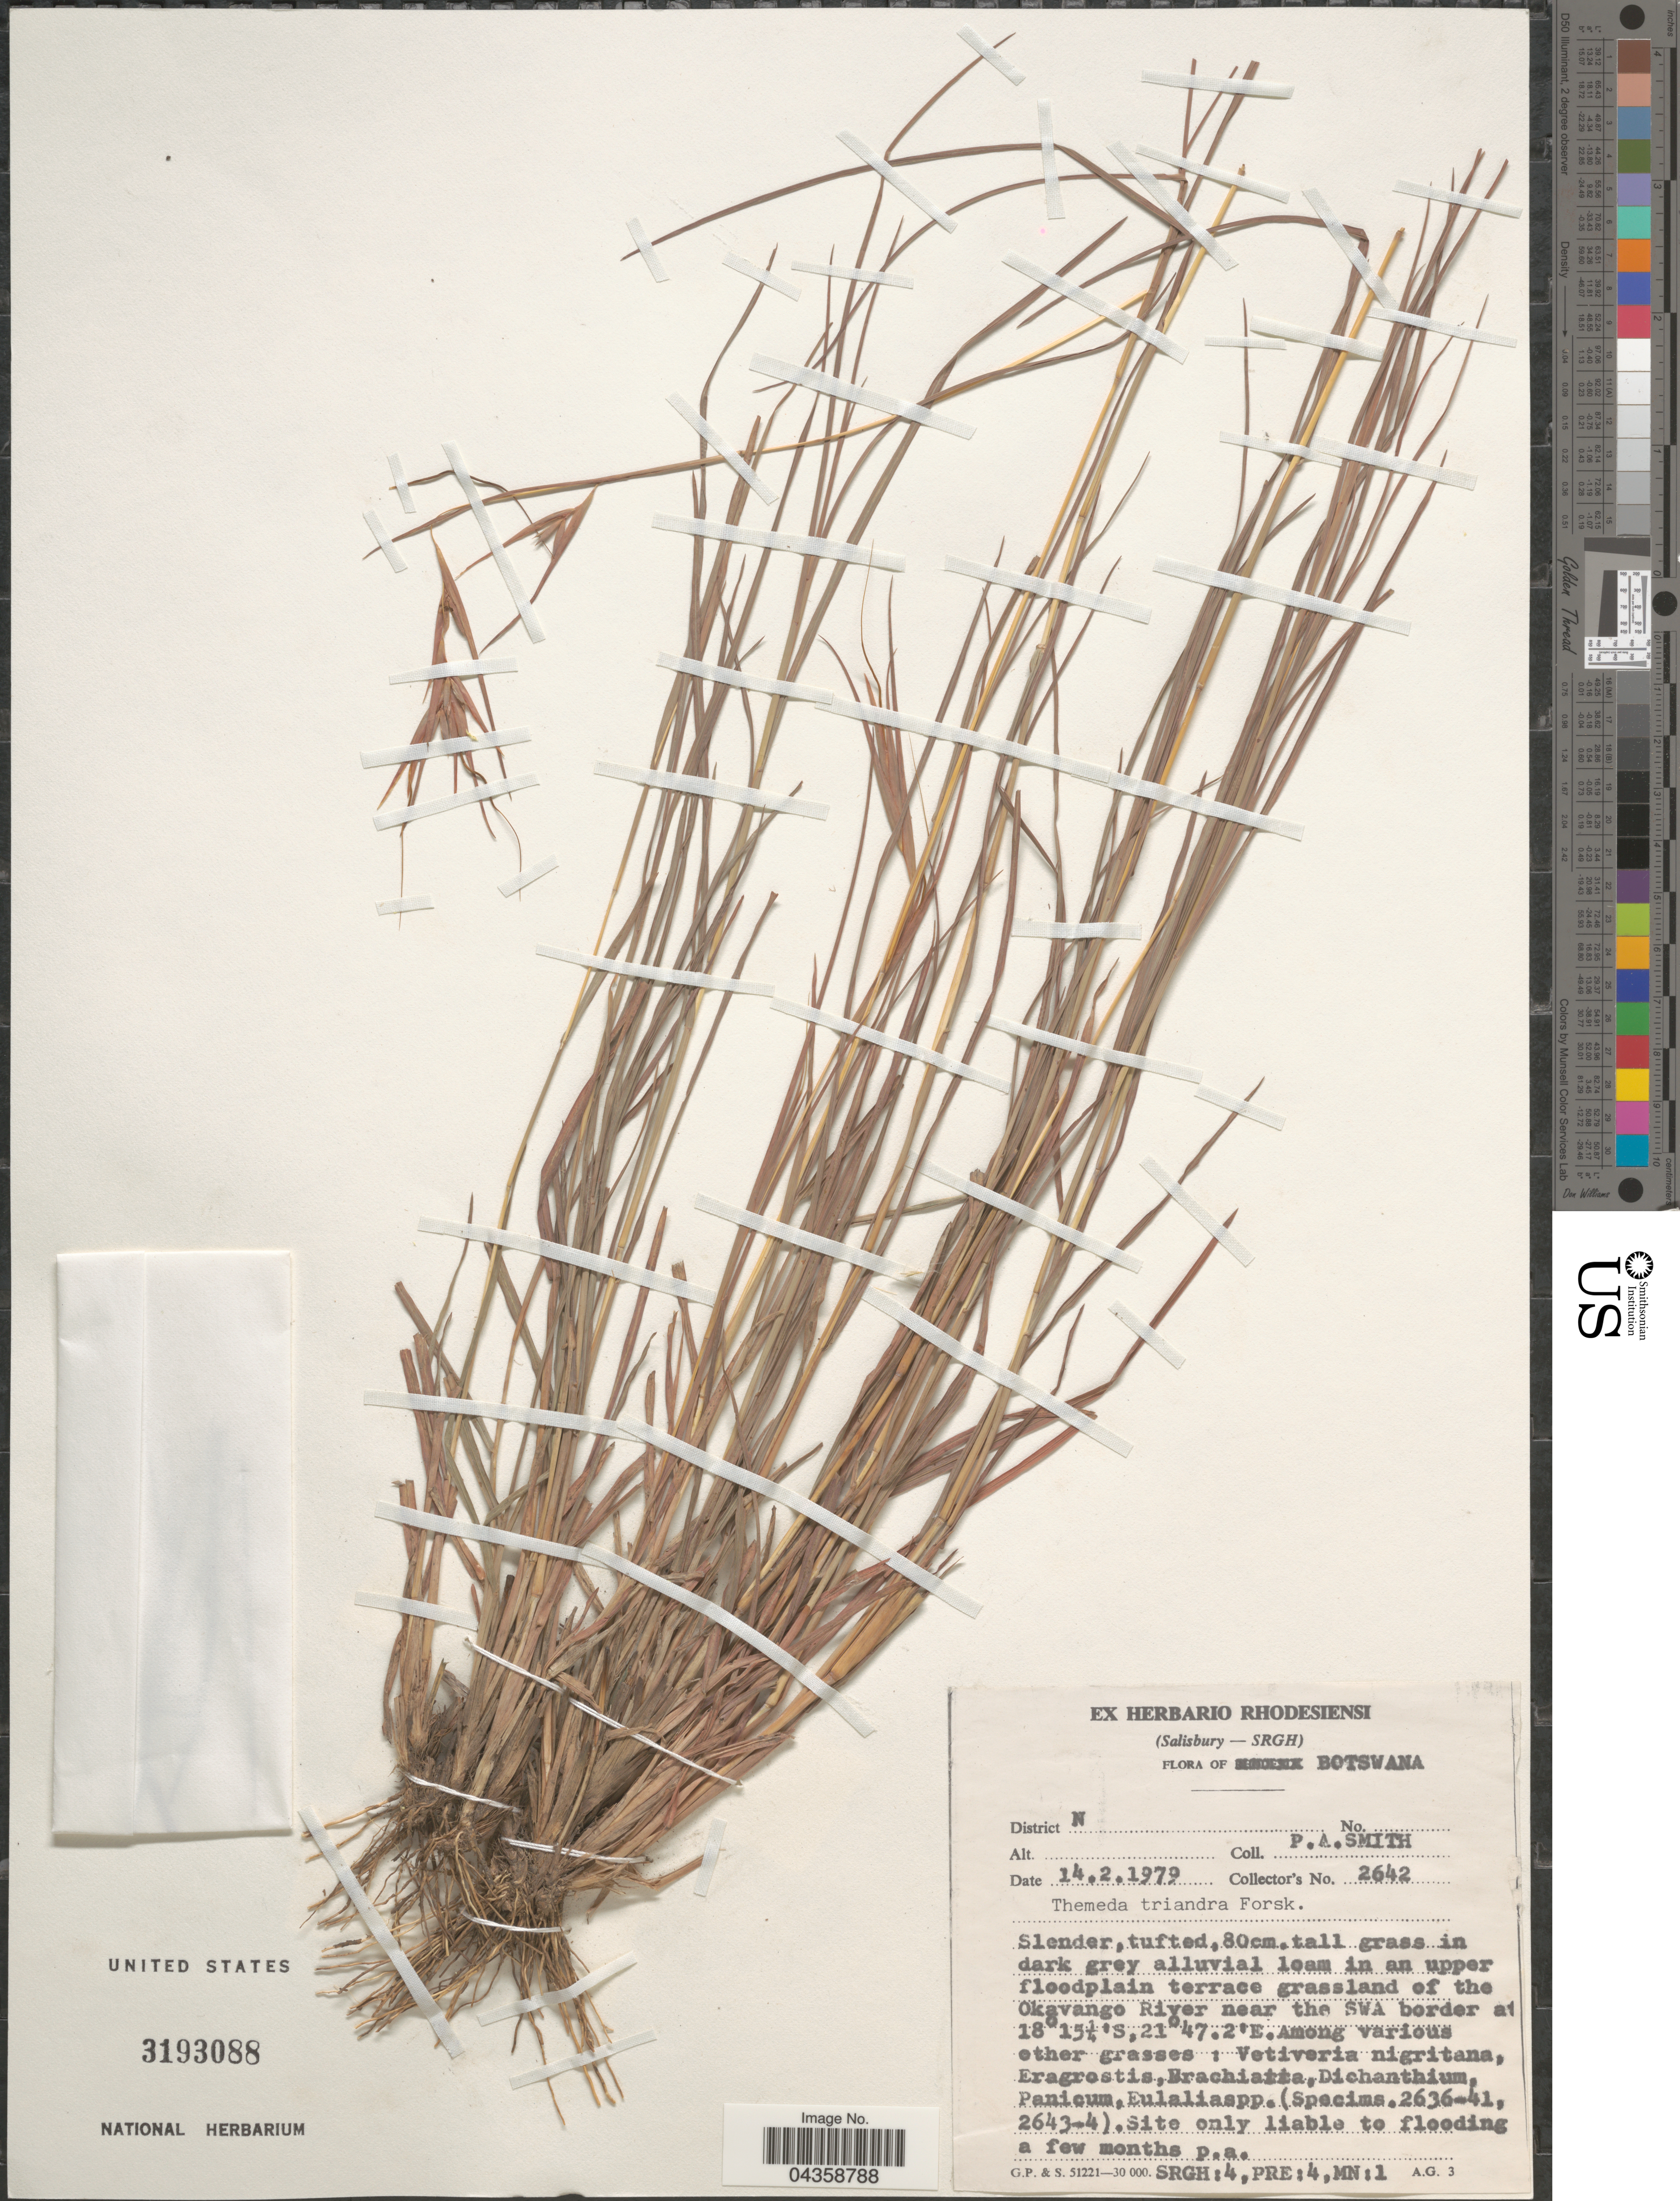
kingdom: Plantae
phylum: Tracheophyta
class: Liliopsida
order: Poales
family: Poaceae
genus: Themeda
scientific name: Themeda triandra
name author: Forssk.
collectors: P. Smith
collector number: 2642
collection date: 1979-02-14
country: Botswana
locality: Botswana. District N. In an upper floodplain terrace grassland of the Okavango River near the SWA border.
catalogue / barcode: US 3193088